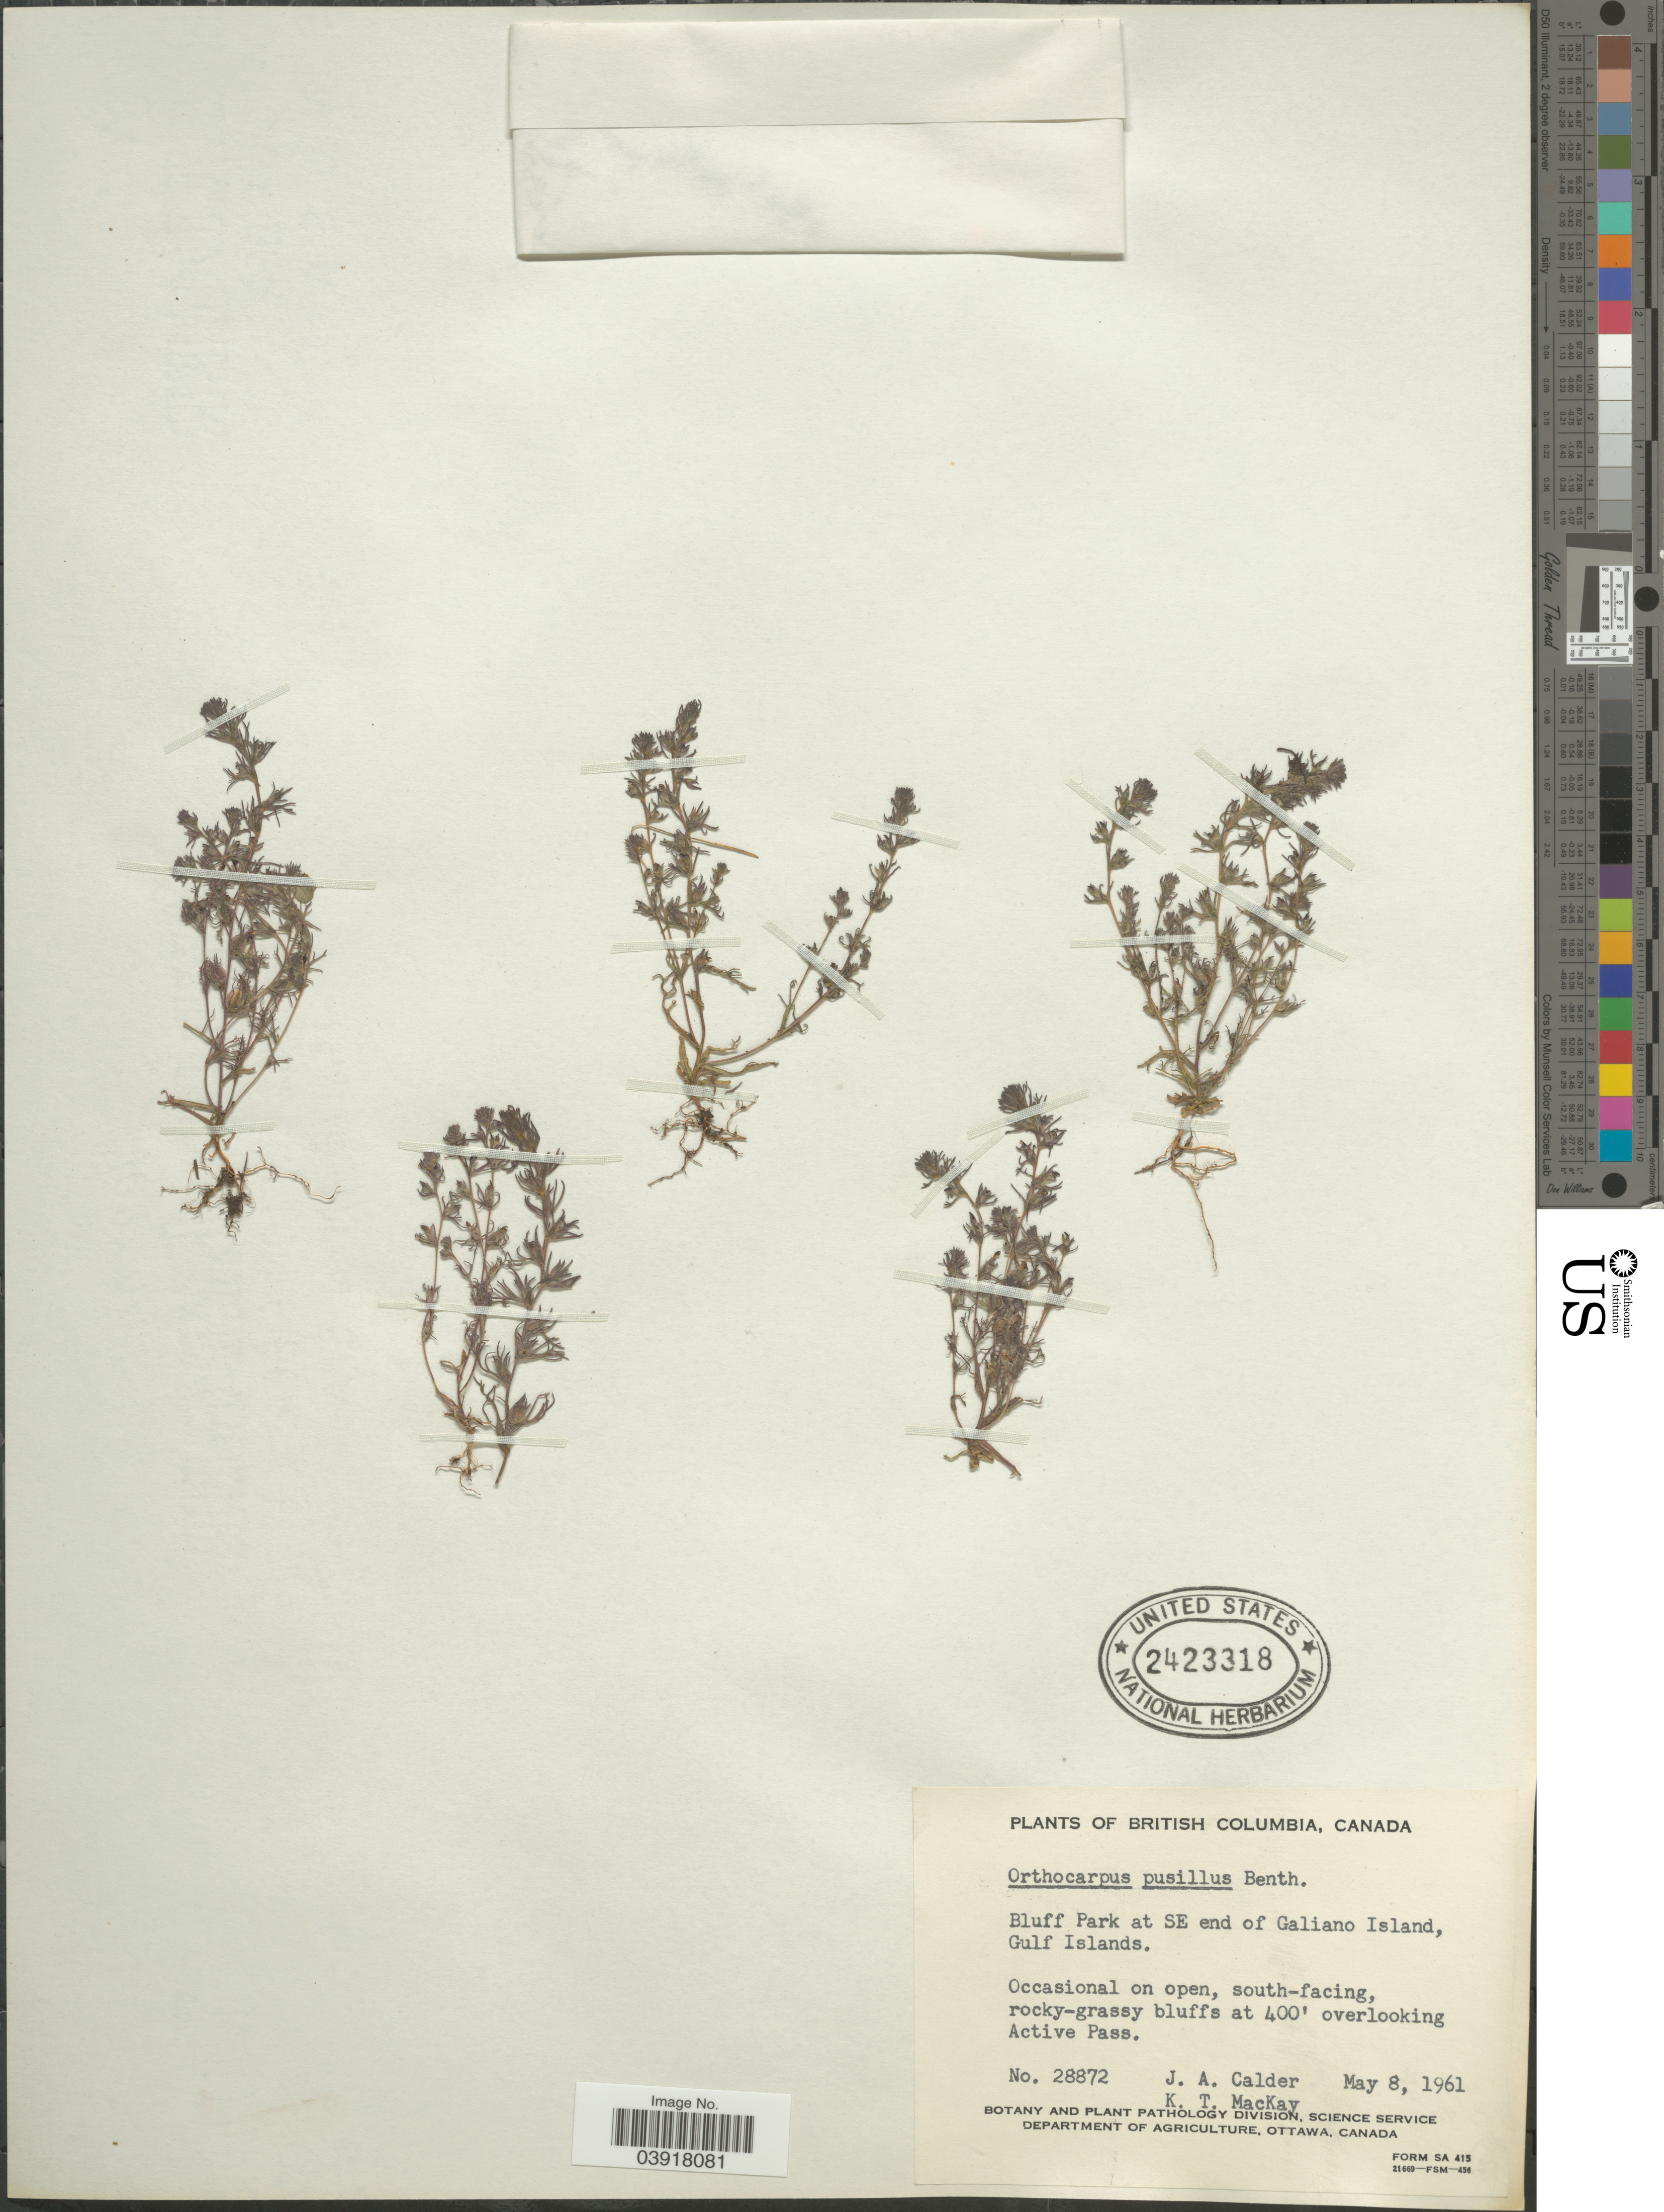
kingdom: Plantae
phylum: Tracheophyta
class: Magnoliopsida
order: Lamiales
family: Orobanchaceae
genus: Orthocarpus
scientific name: Orthocarpus pusillus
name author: Benth.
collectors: J. A. Calder & K. T. Mackay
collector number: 28872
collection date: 1961-05-08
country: Canada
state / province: British Columbia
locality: Bluff Park at SE end of Galiano Island, Gulf Islands. Occasional on open, south-facing, overlooking Active Pass.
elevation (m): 122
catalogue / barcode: US 2423318